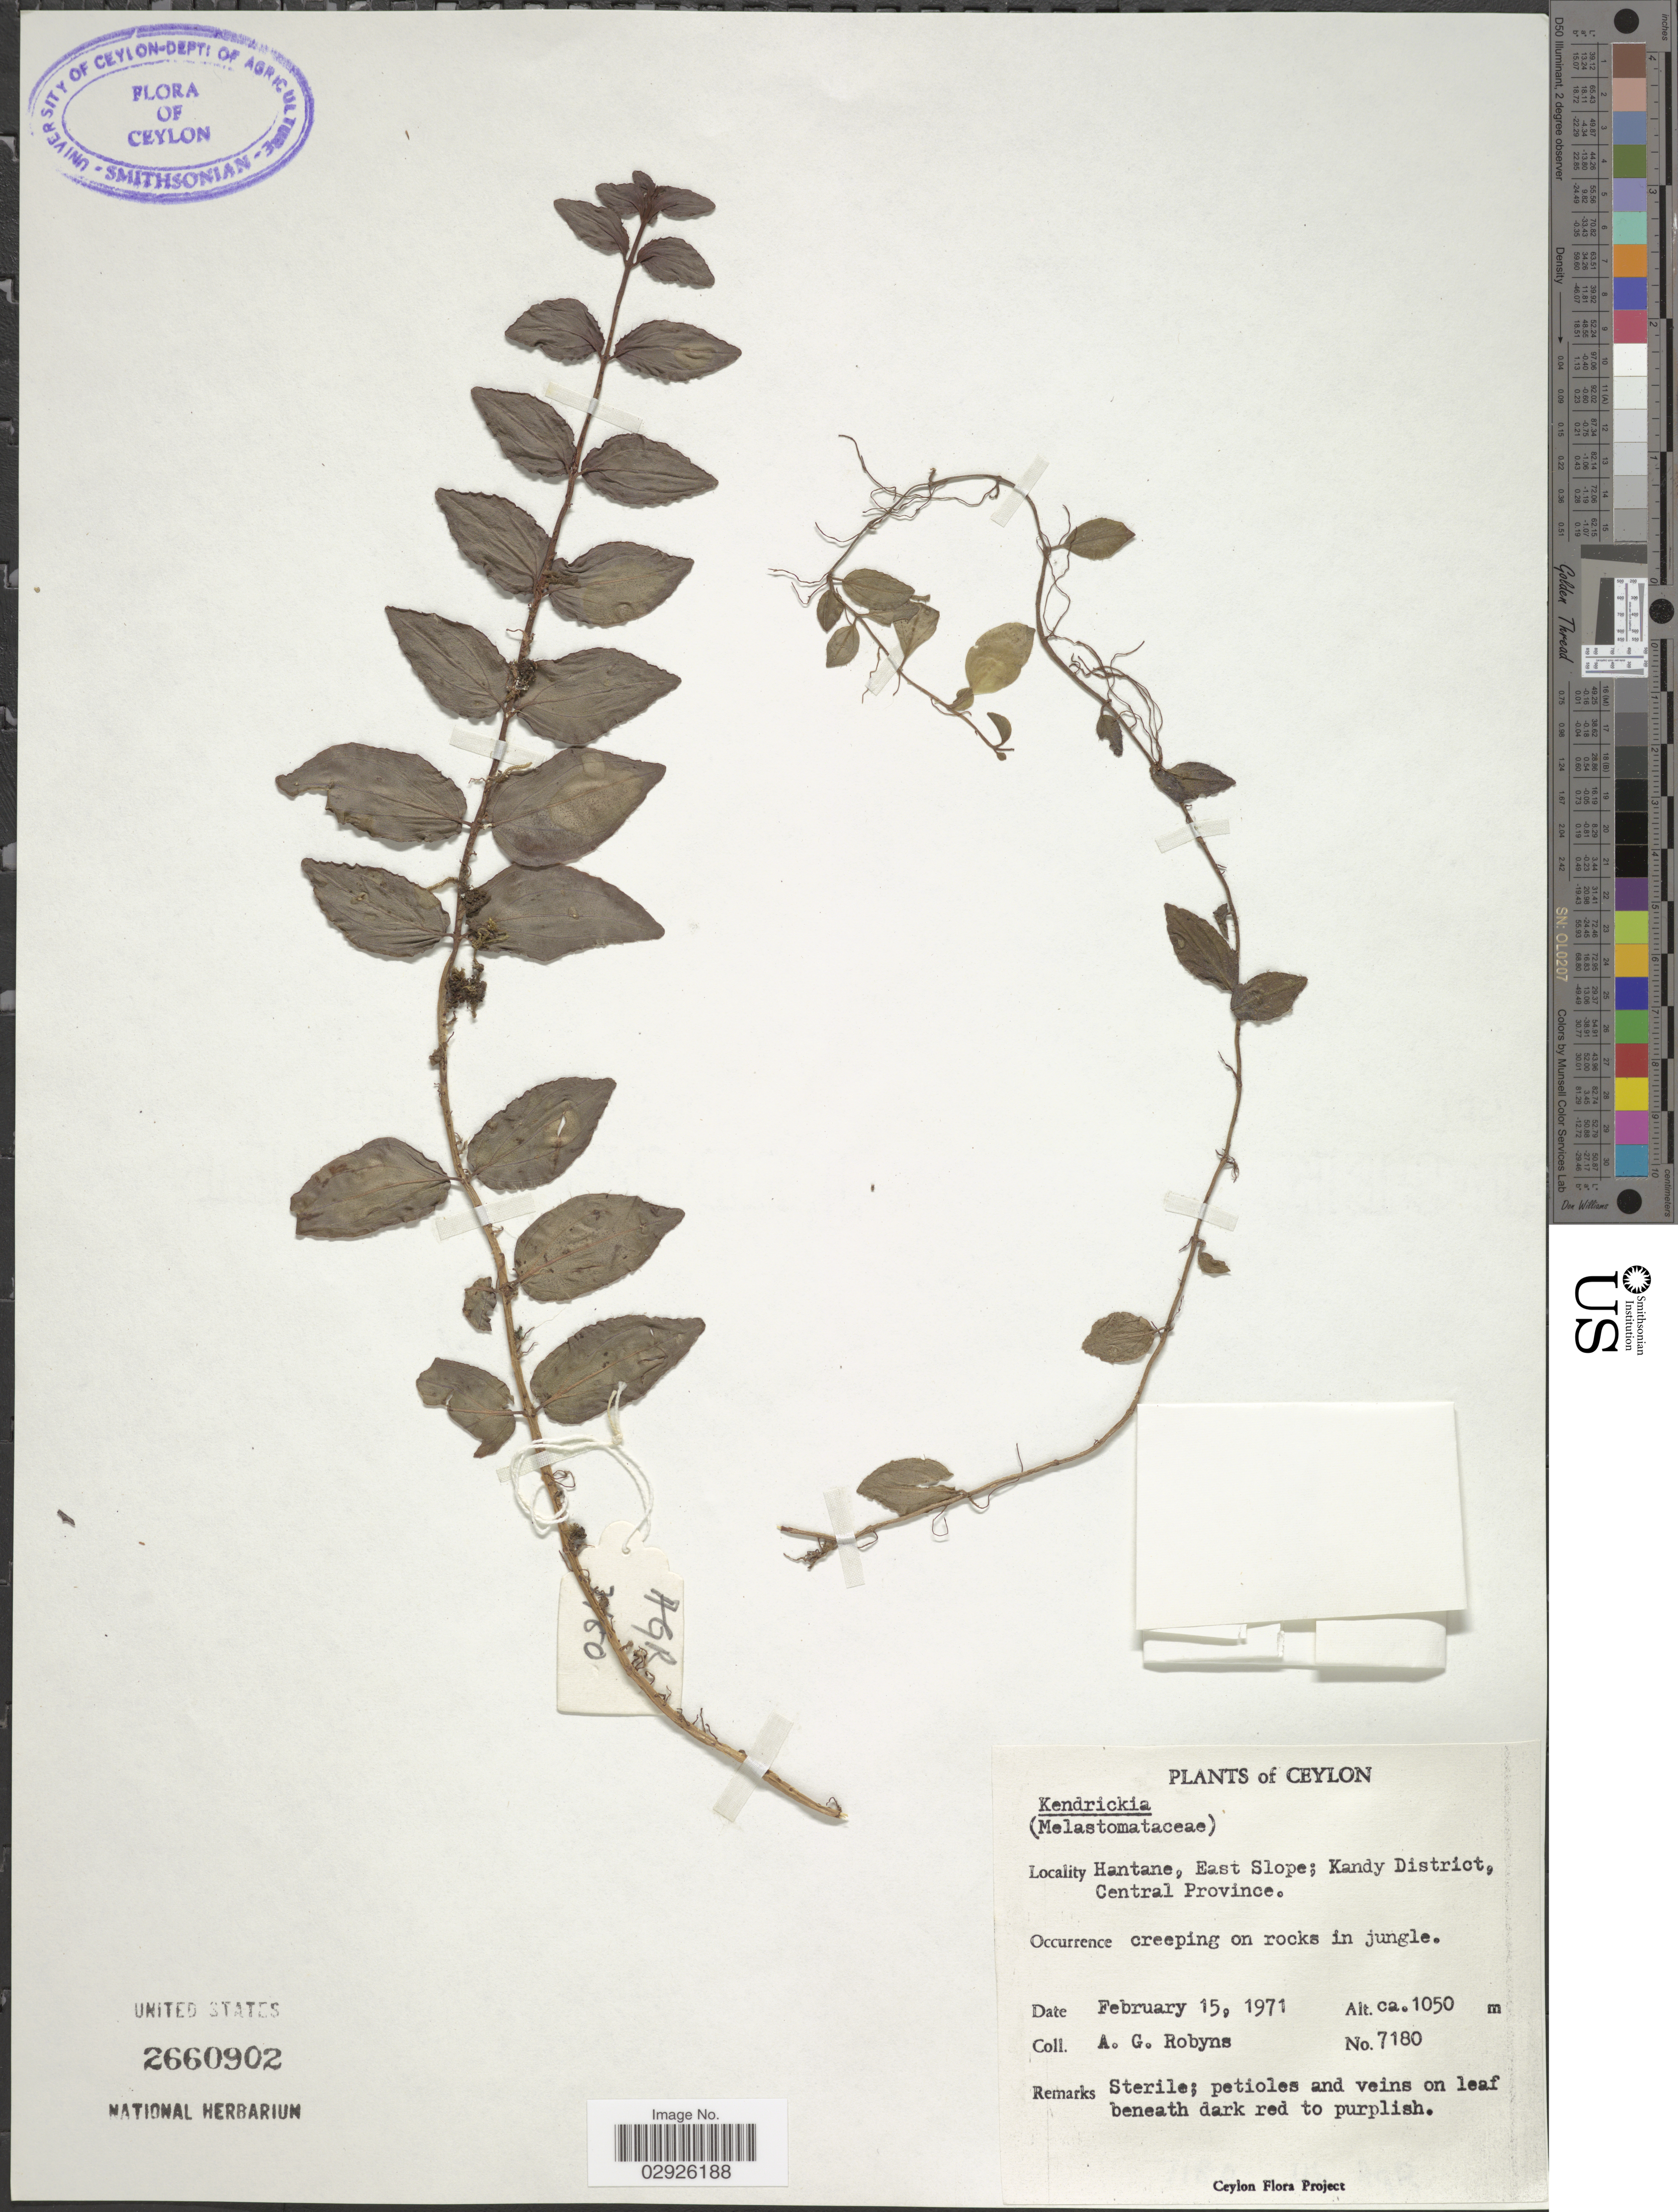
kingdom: Plantae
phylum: Tracheophyta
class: Magnoliopsida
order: Myrtales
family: Melastomataceae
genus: Kendrickia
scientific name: Kendrickia sp.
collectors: A. Robyns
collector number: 7180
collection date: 1971-02-15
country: Sri Lanka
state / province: Central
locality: Ceylon. Hantane, East Slope; Kandy District.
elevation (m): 1050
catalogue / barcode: US 2660902